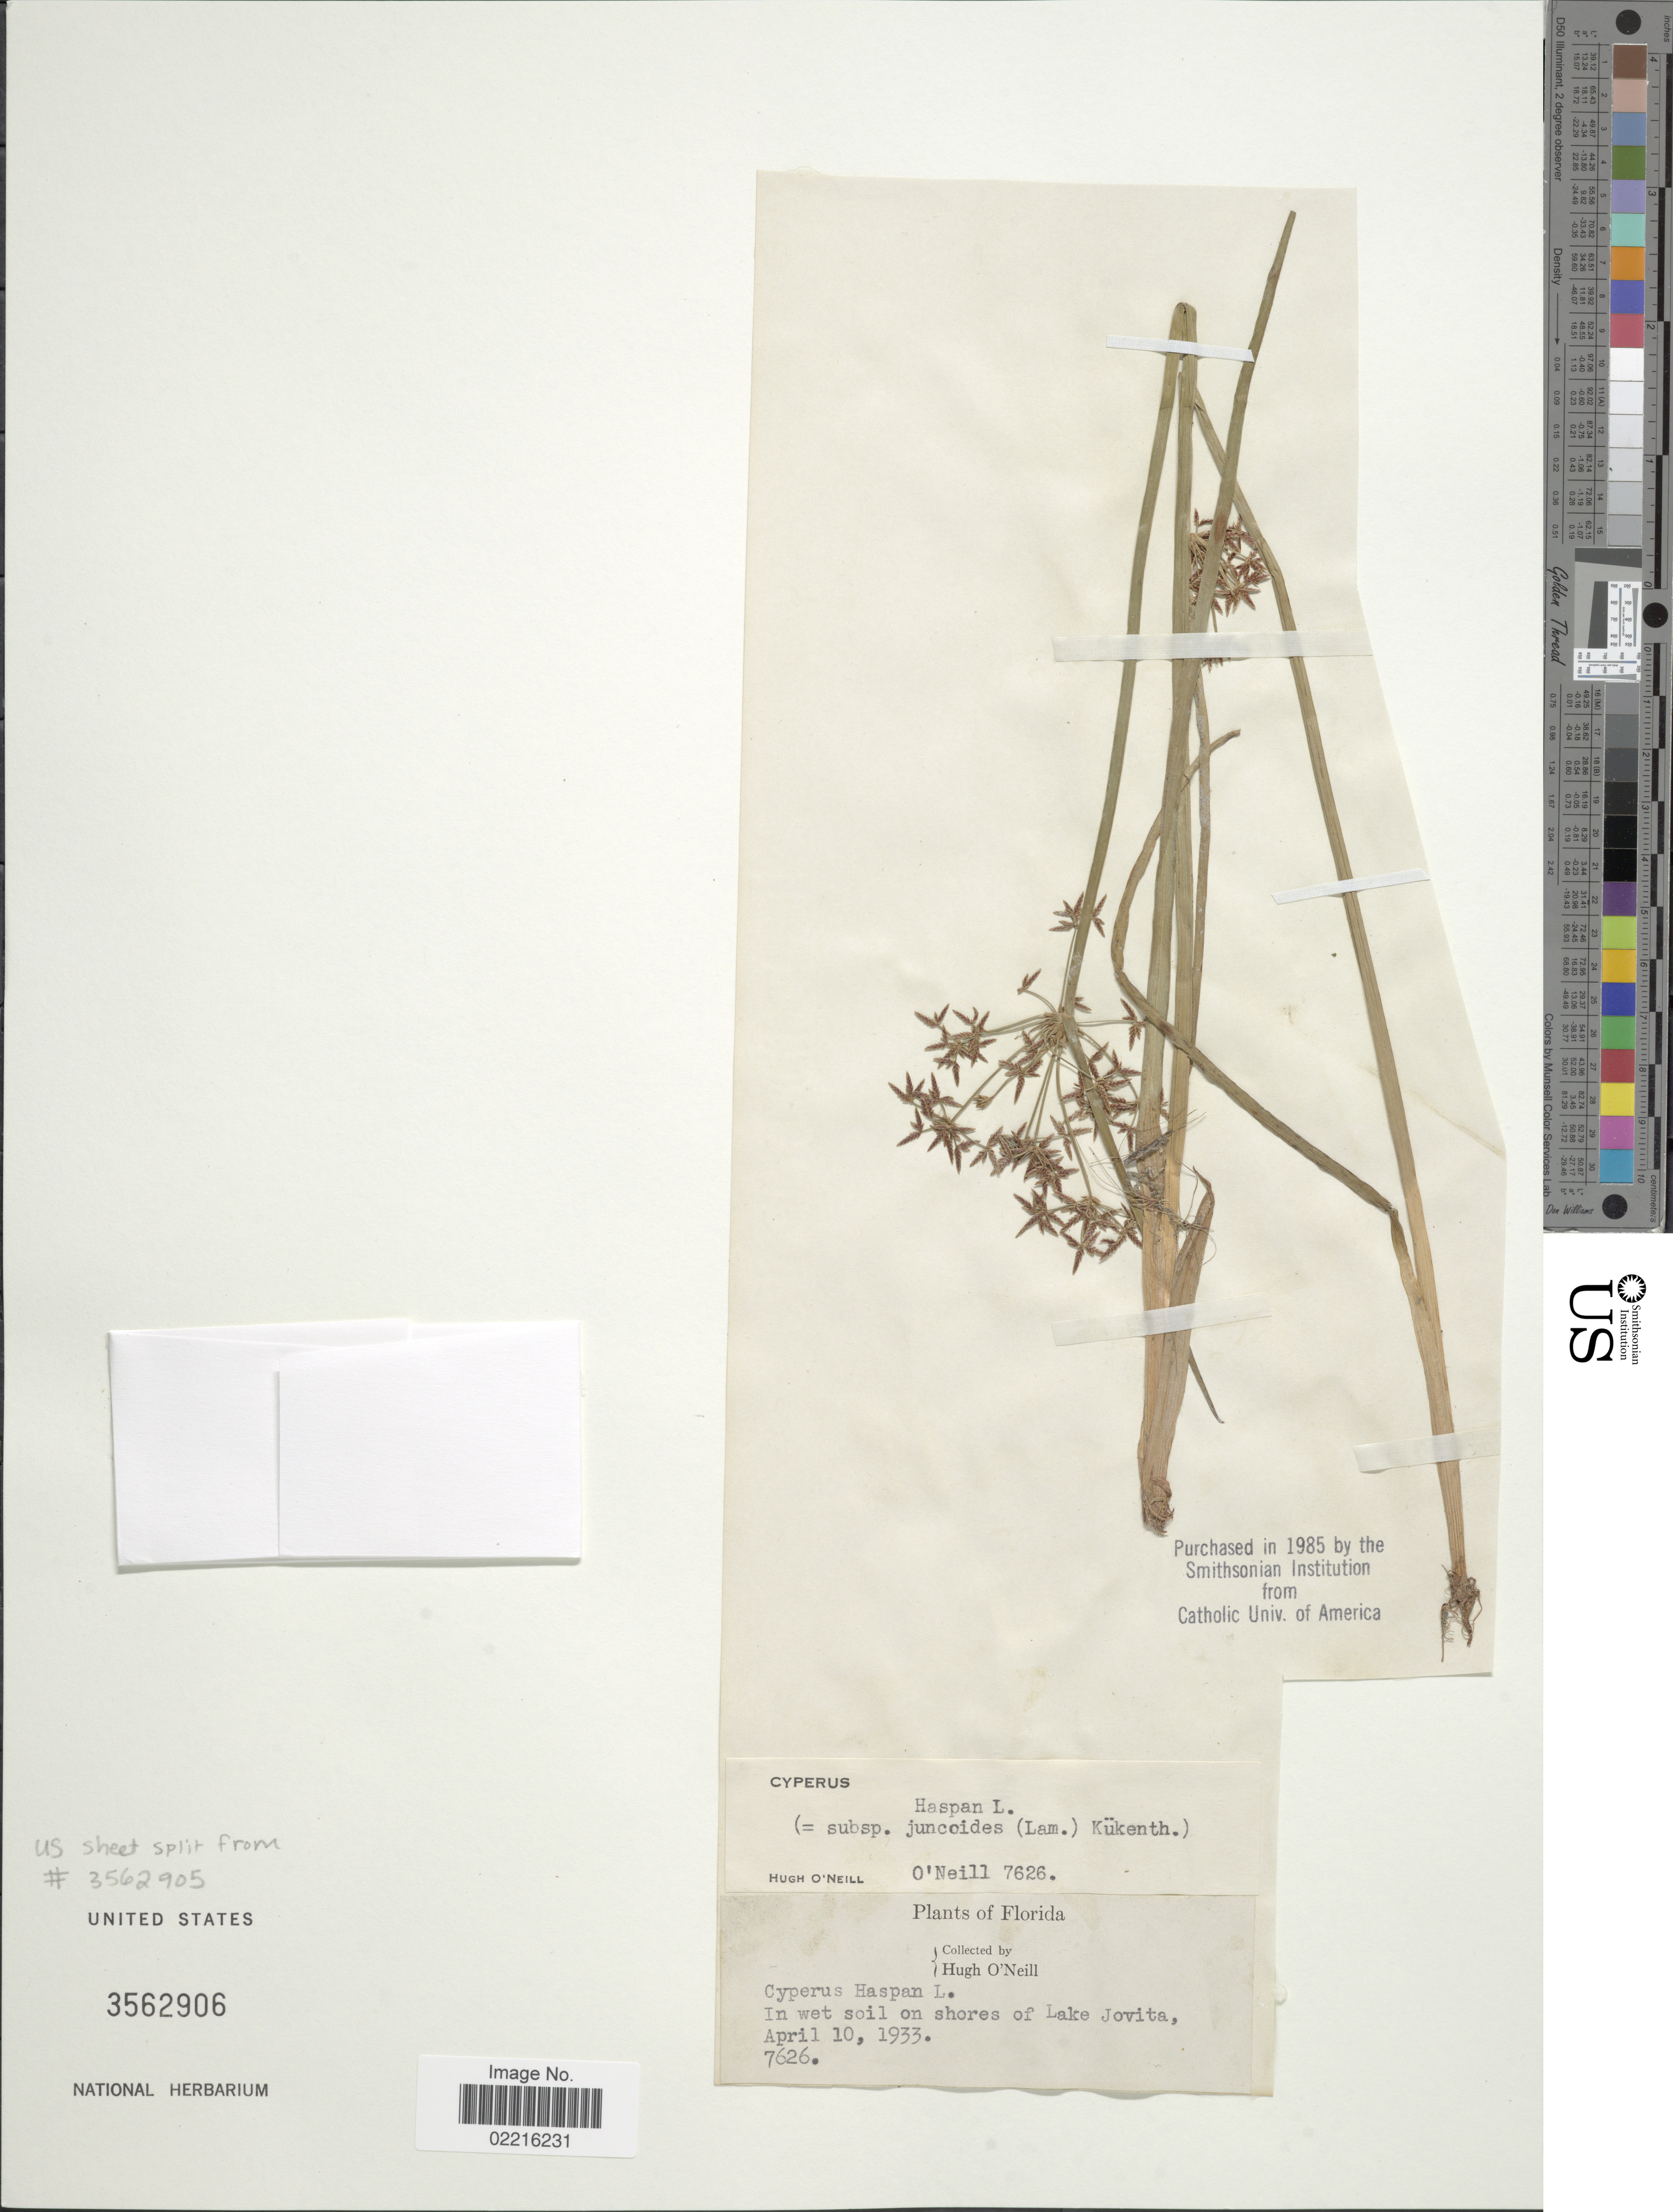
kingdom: Plantae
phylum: Tracheophyta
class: Liliopsida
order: Poales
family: Cyperaceae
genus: Cyperus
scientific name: Cyperus haspan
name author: L.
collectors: H. O'Neill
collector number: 7626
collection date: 1933-04-10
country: United States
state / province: Florida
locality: Lake Jovita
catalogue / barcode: US 3562906